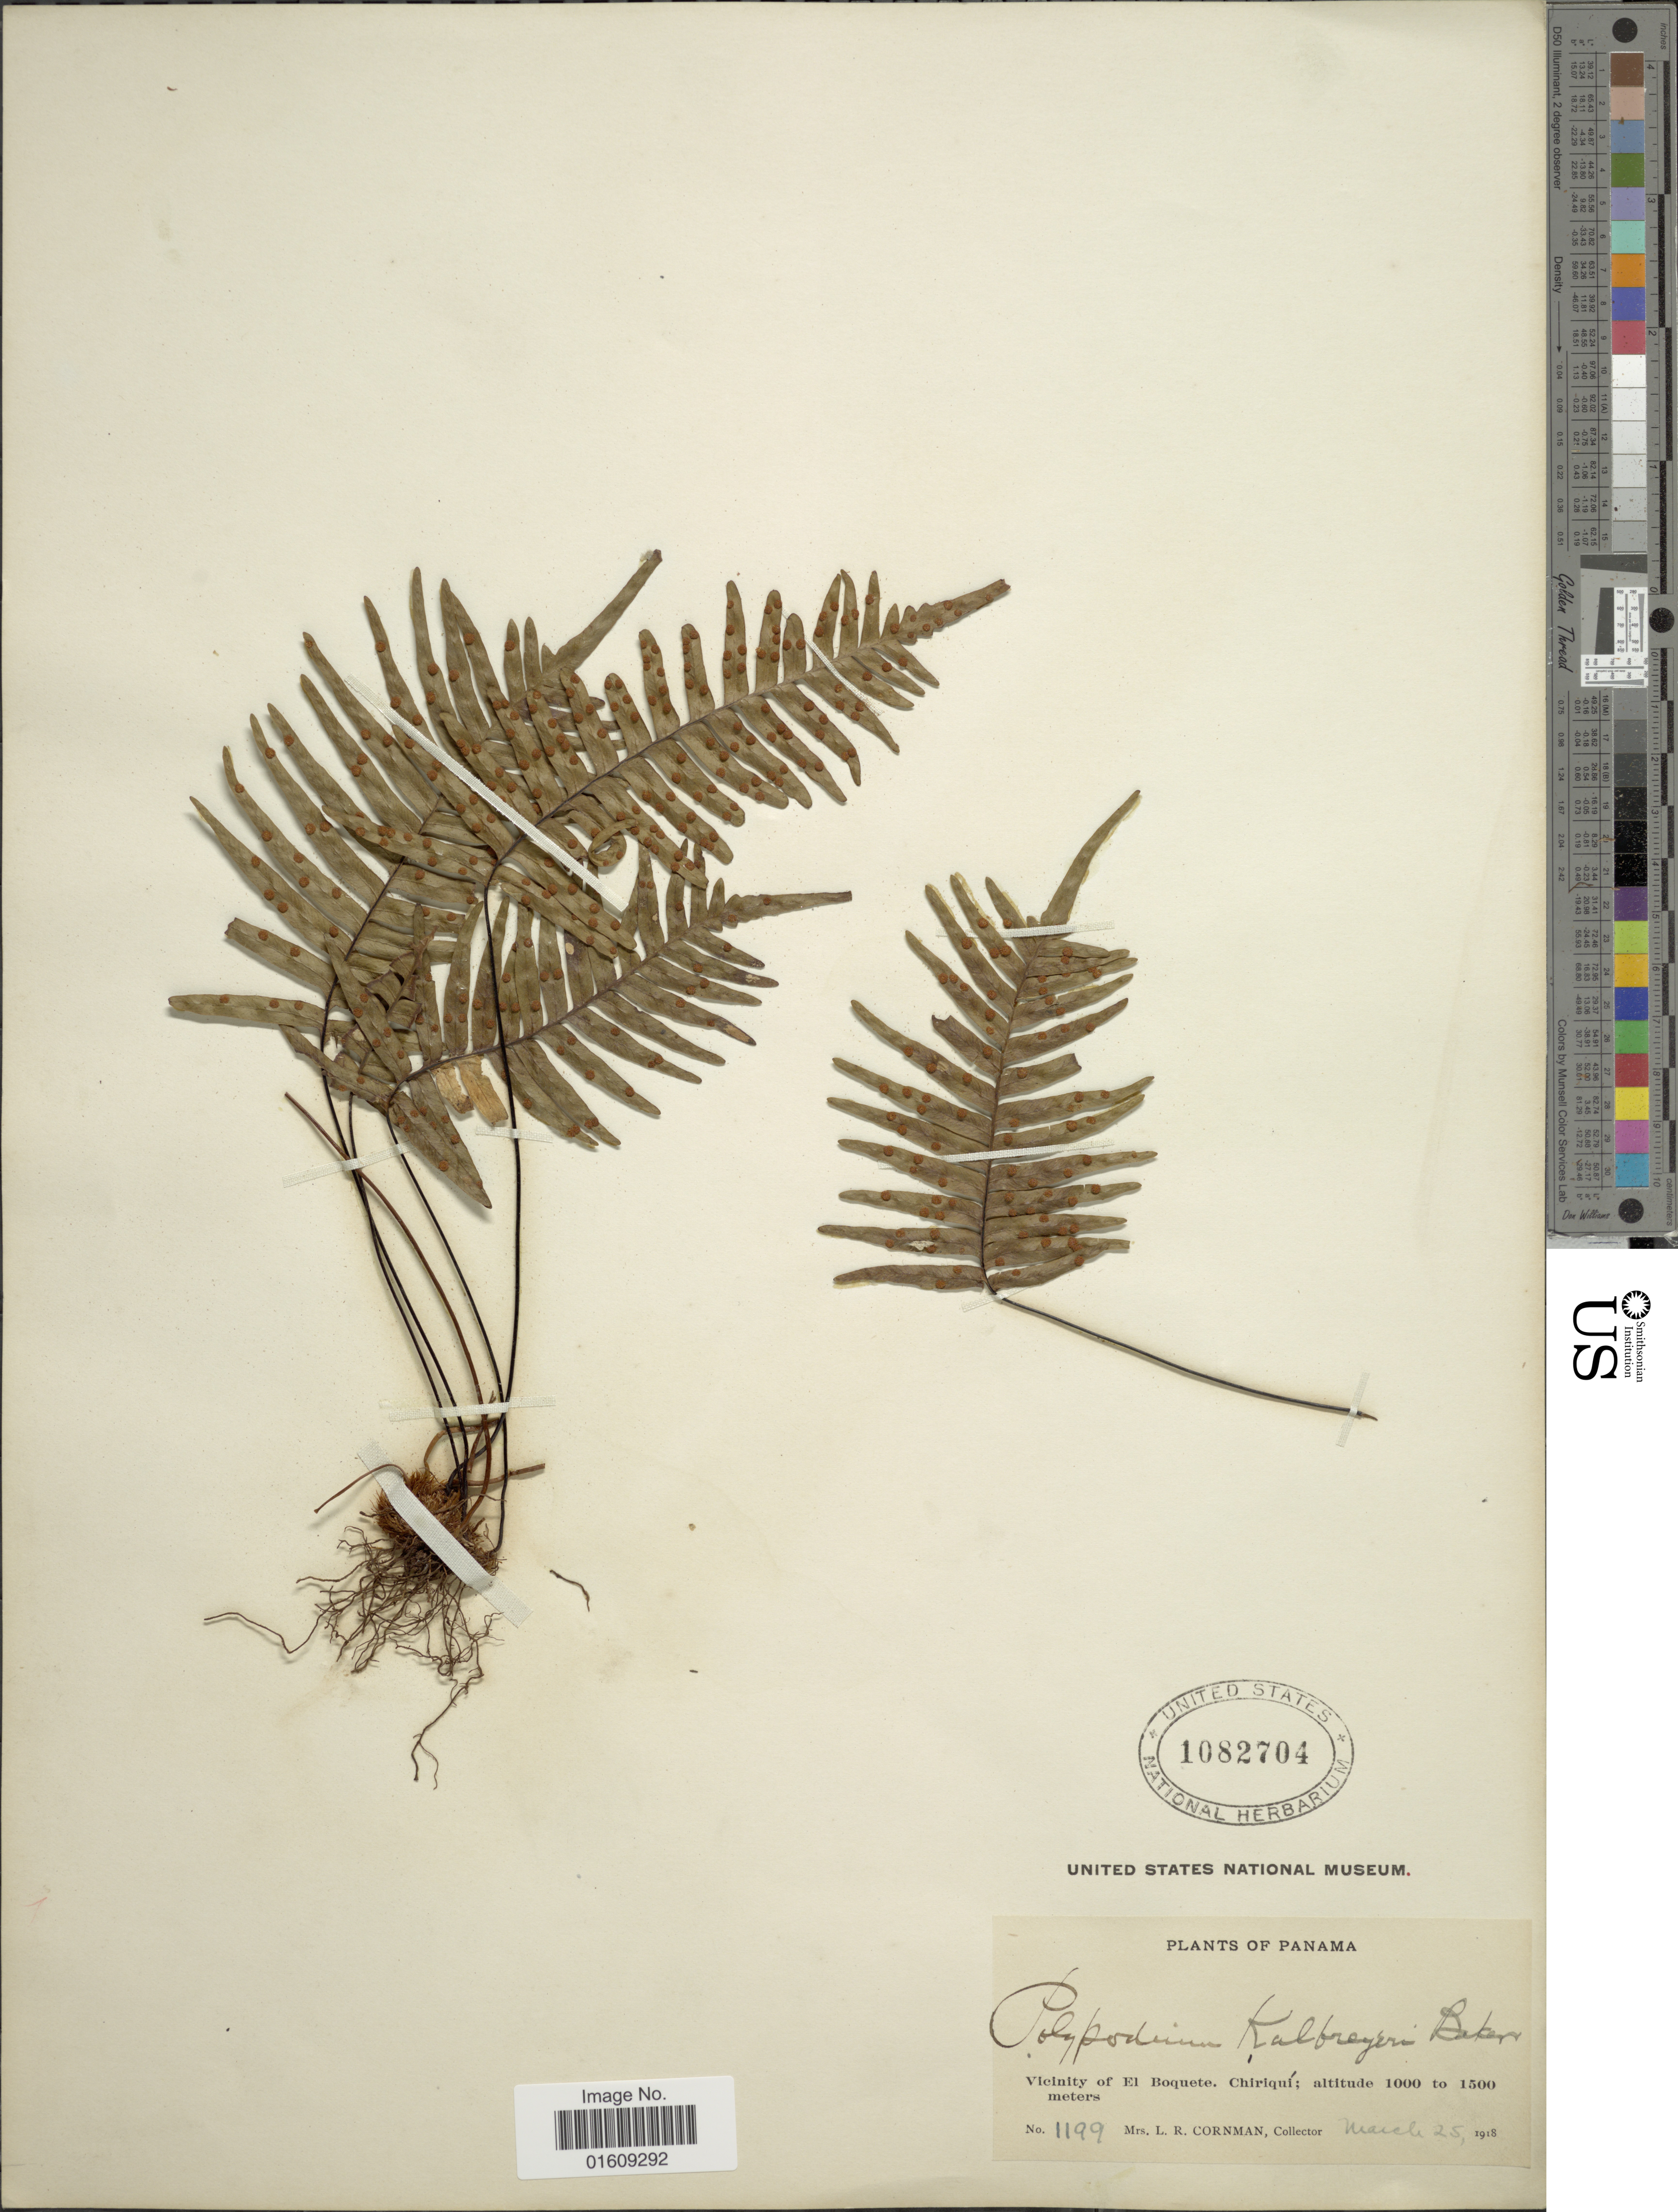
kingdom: Plantae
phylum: Tracheophyta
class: Polypodiopsida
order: Polypodiales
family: Polypodiaceae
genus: Ceradenia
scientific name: Ceradenia kalbreyeri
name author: (Baker) L.E. Bishop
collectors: L. Cornman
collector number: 1199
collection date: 1918-03-25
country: Panama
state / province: Chiriqui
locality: Panama, Vicinity of El Boquete, Chiriquí.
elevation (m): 1000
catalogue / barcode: US 1082704